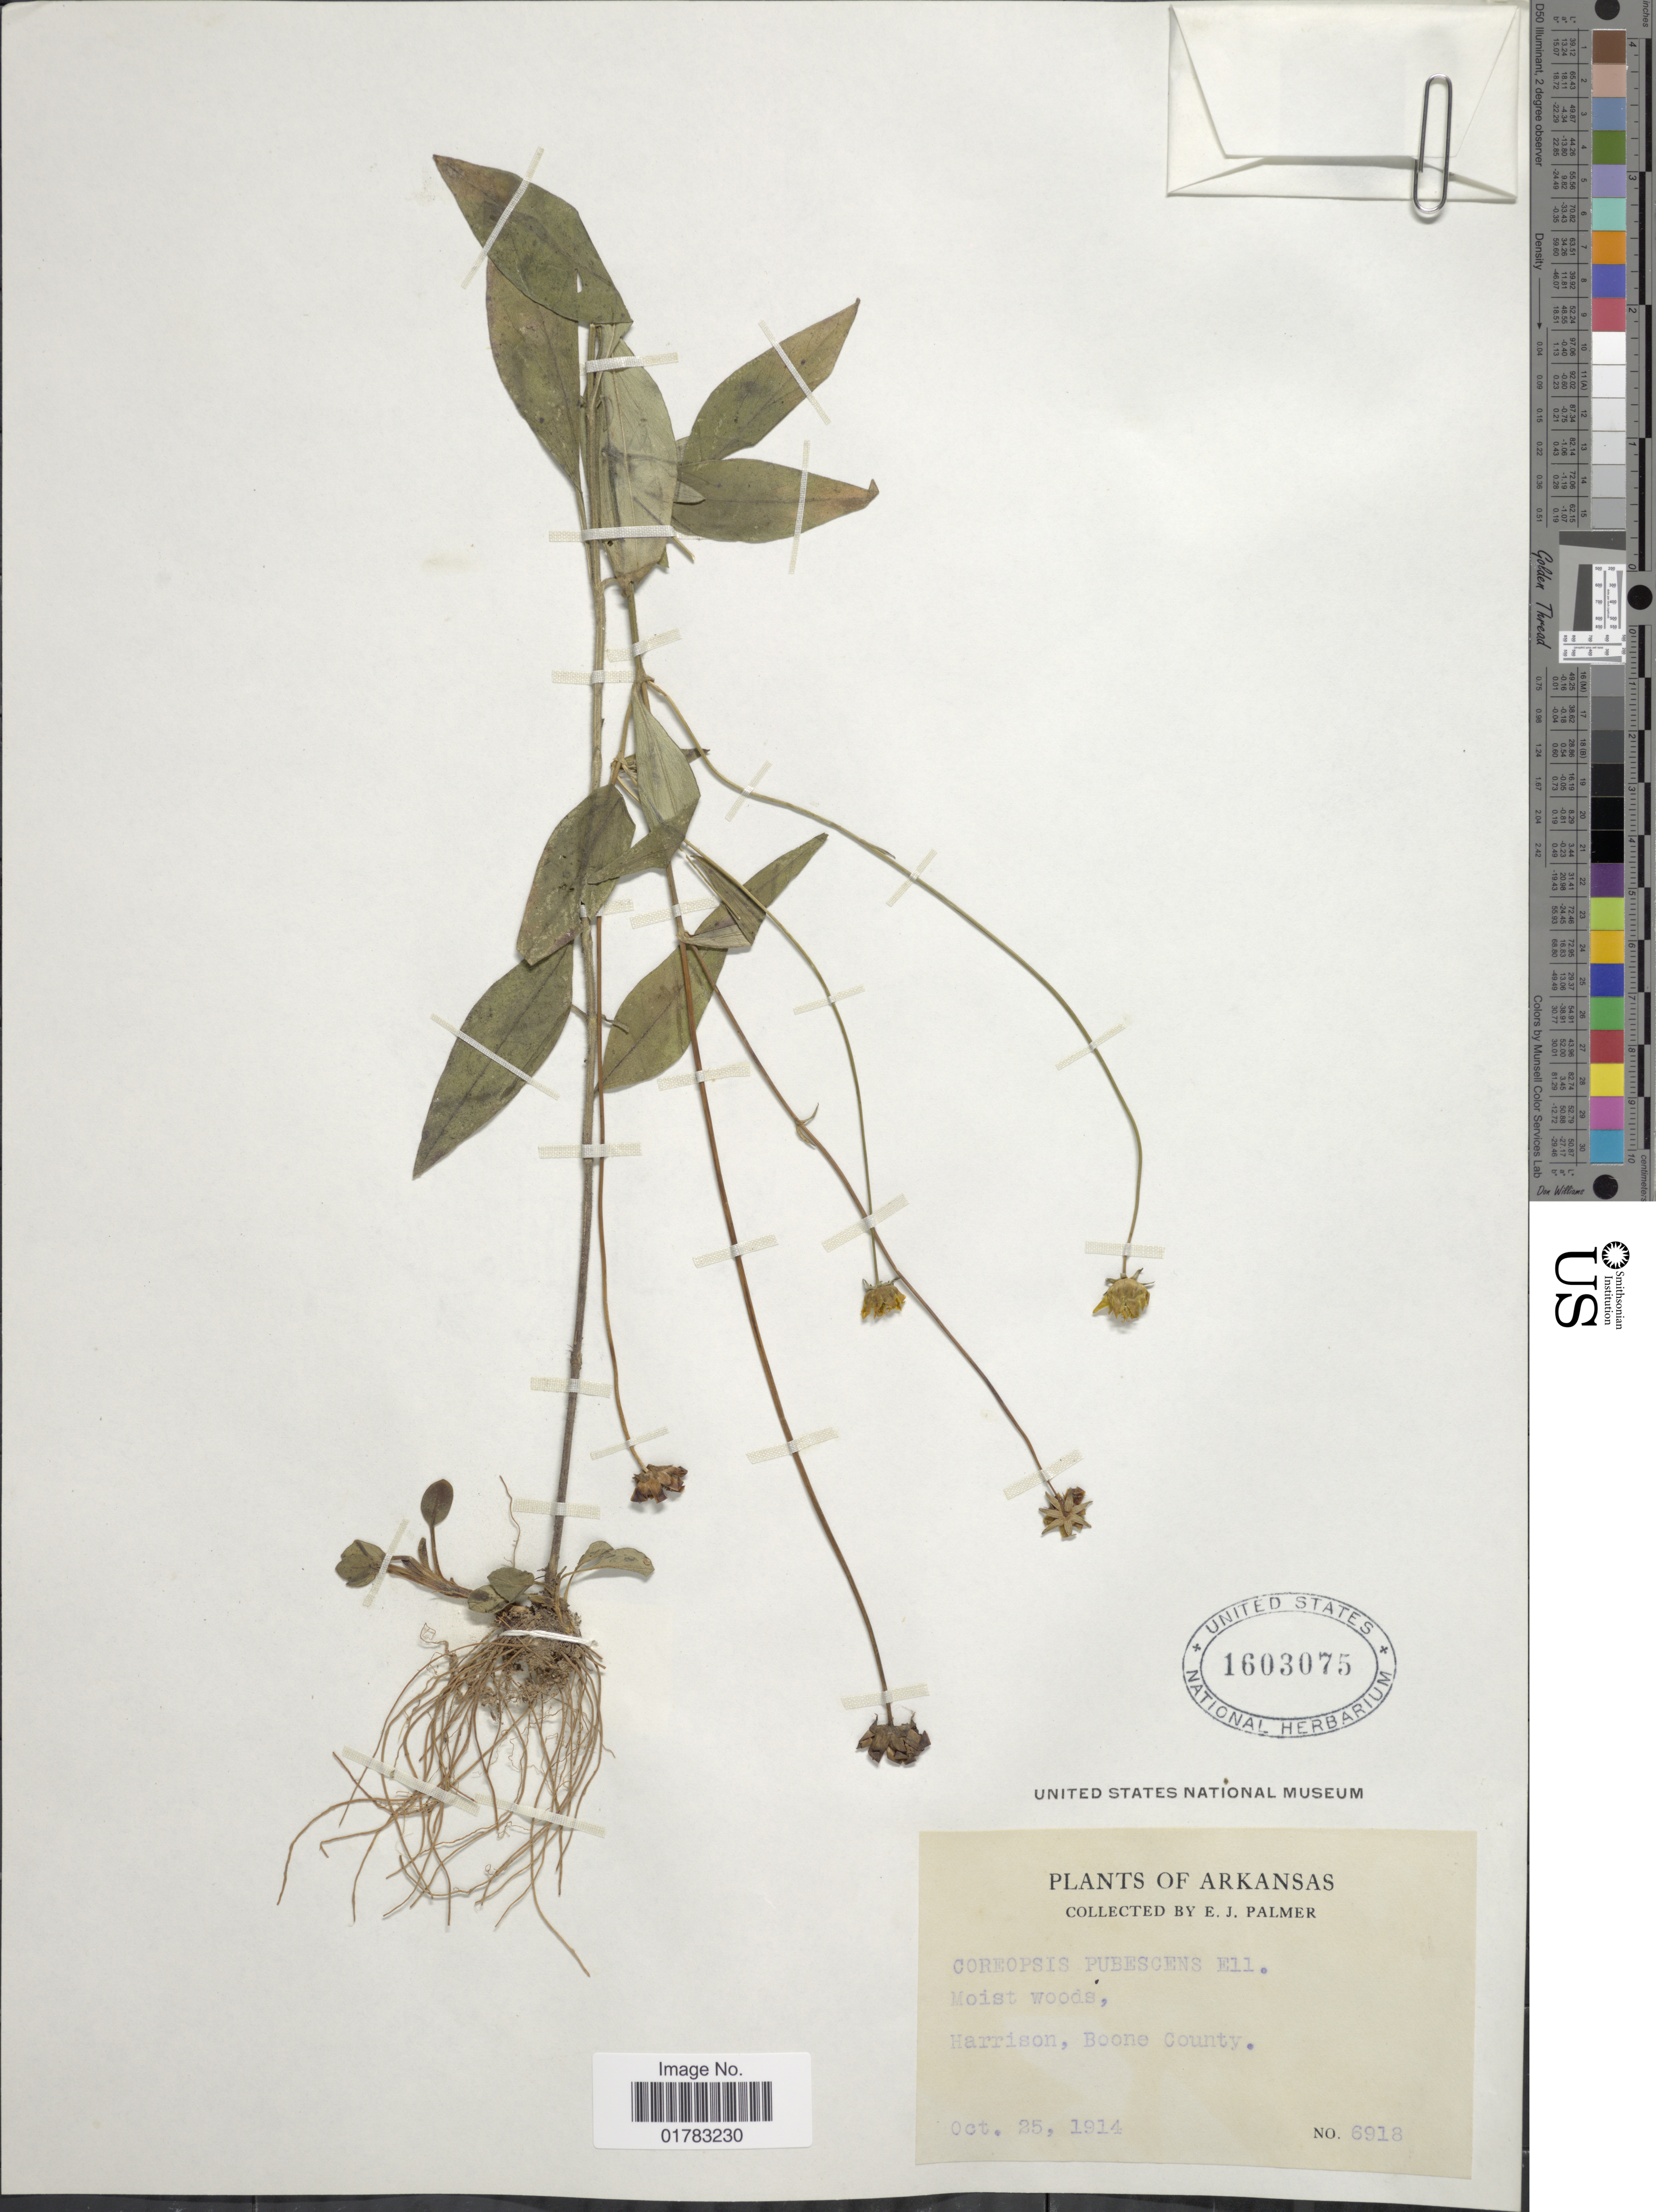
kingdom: Plantae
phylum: Tracheophyta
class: Magnoliopsida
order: Asterales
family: Asteraceae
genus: Coreopsis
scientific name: Coreopsis pubescens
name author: Elliott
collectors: E. J. Palmer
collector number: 6918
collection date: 1914-10-25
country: United States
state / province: Arkansas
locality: Moist woods, Harrison, Boone County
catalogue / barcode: US 1603075